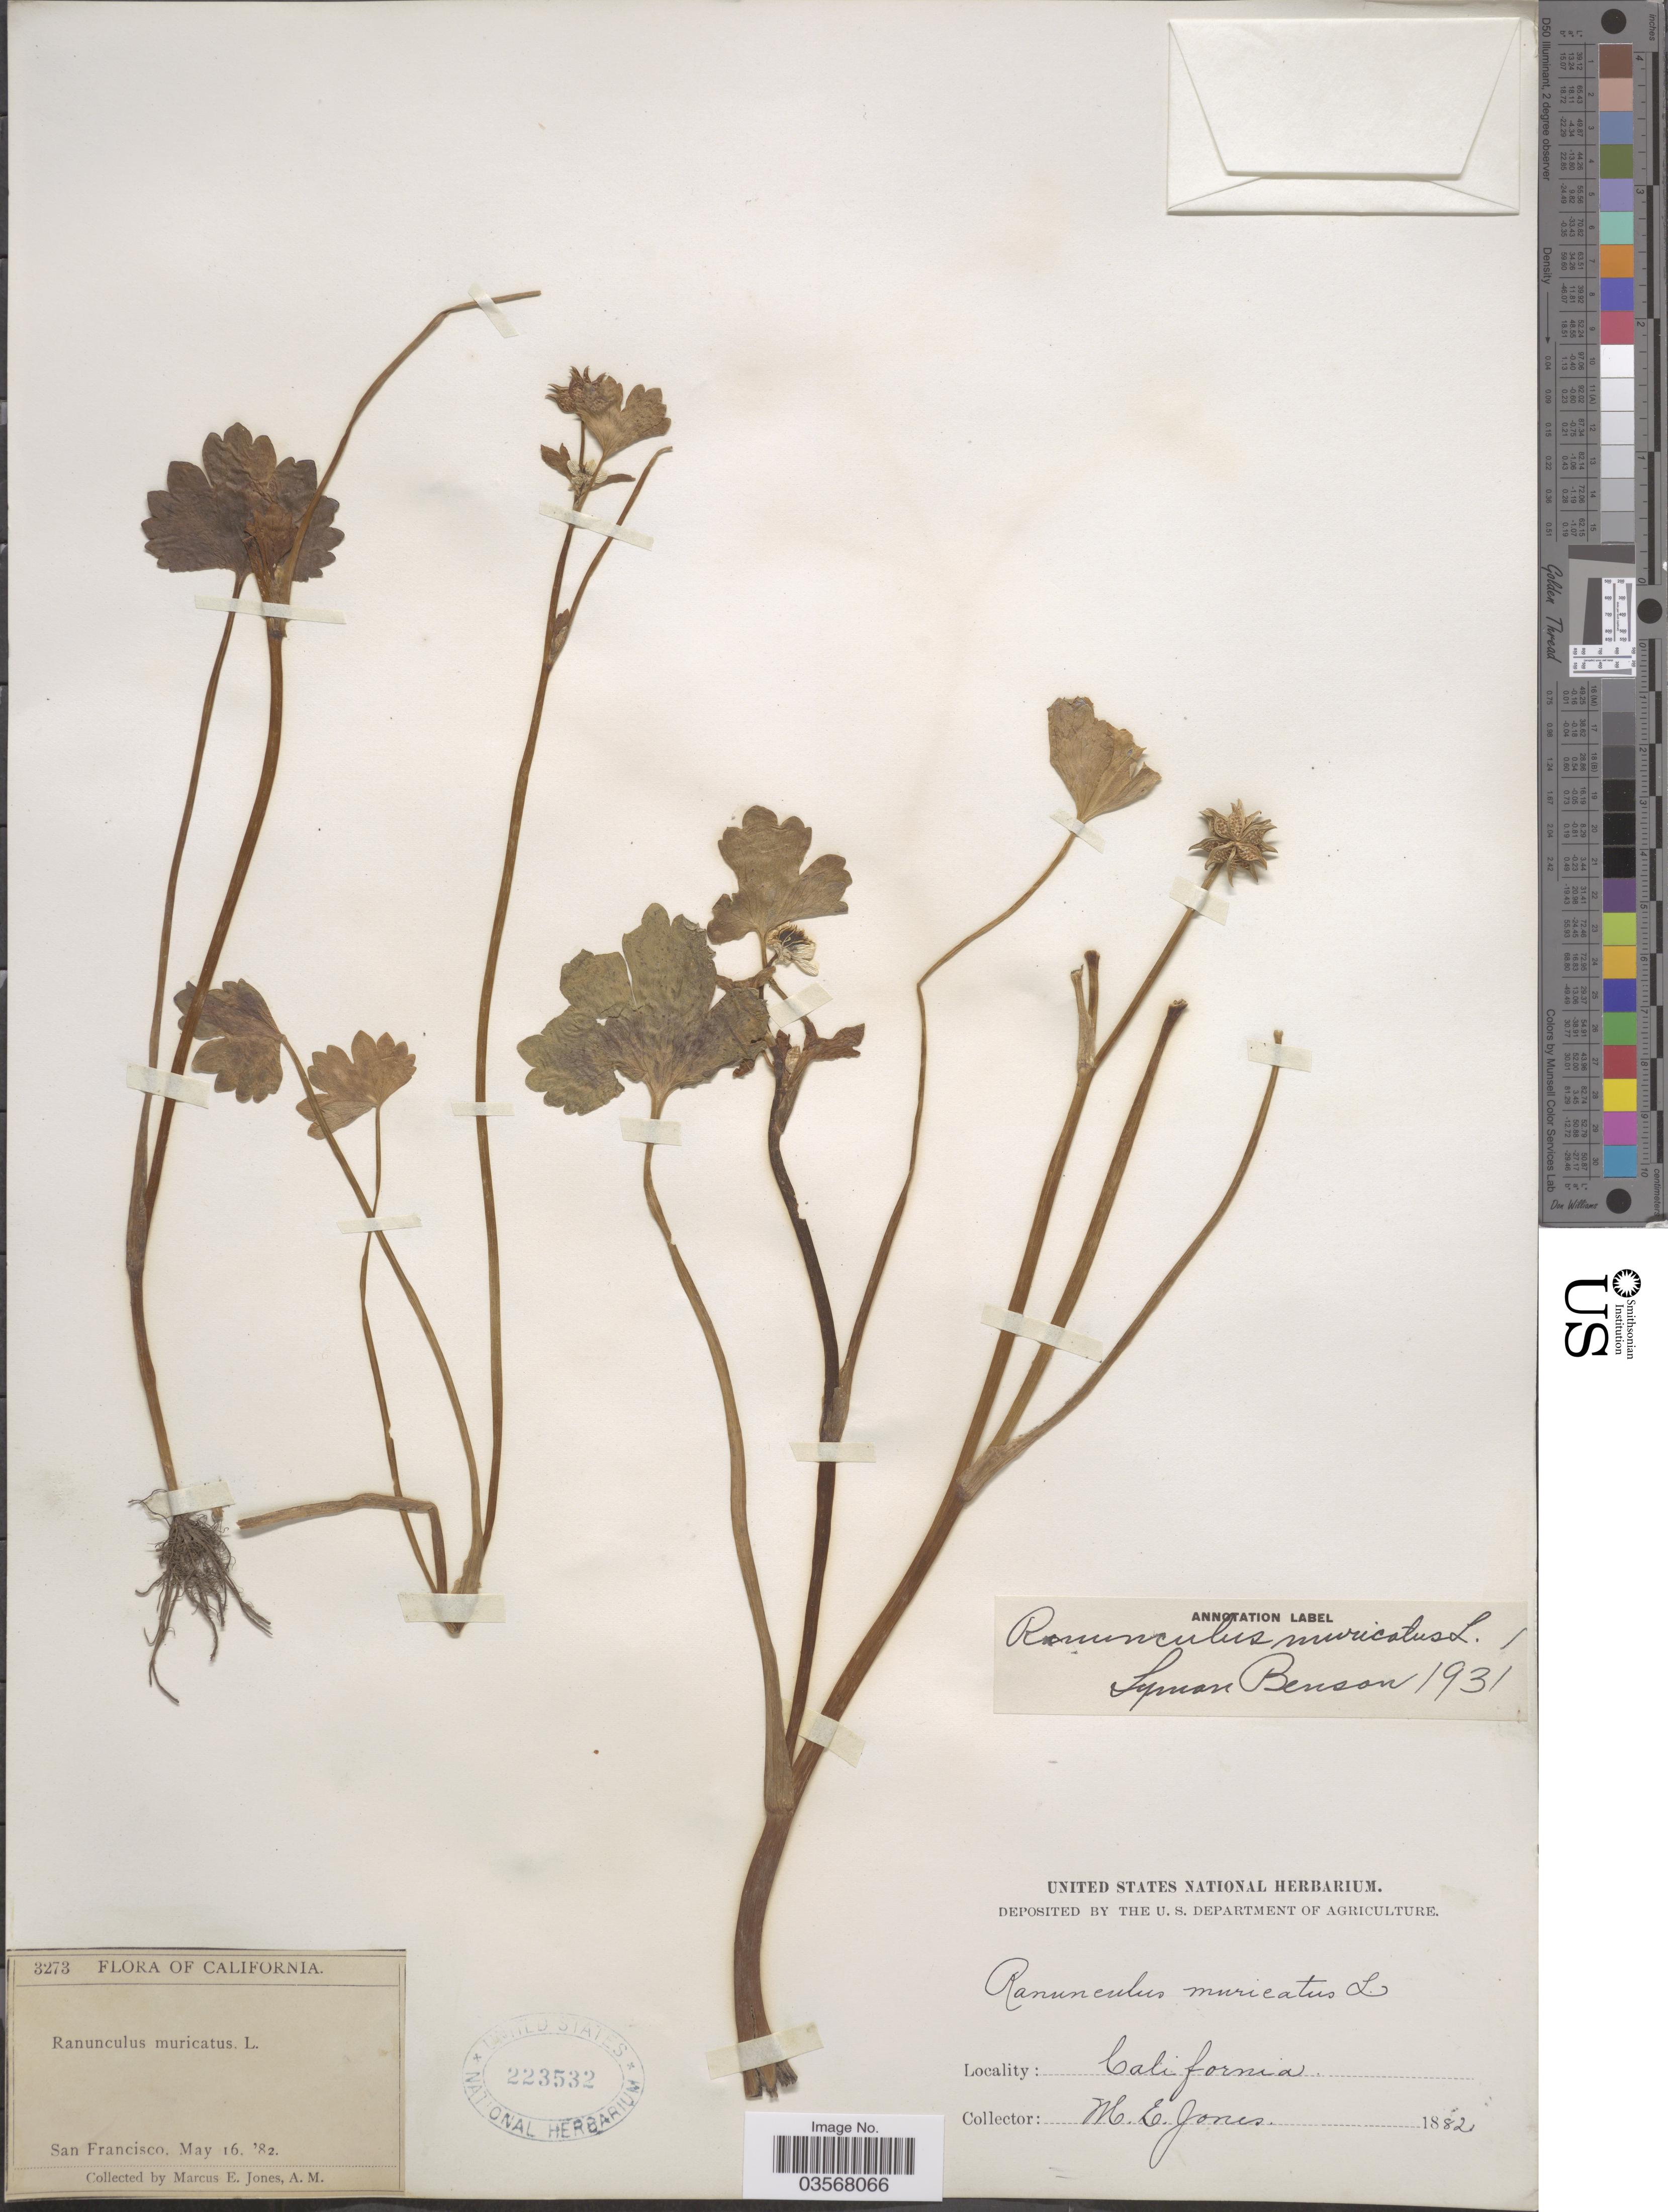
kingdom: Plantae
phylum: Tracheophyta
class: Magnoliopsida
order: Ranunculales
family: Ranunculaceae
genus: Ranunculus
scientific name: Ranunculus muricatus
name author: L.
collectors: M. E. Jones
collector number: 3273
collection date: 1882-04-16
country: United States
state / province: California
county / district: San Francisco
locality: San Francisco.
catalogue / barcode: US 223532